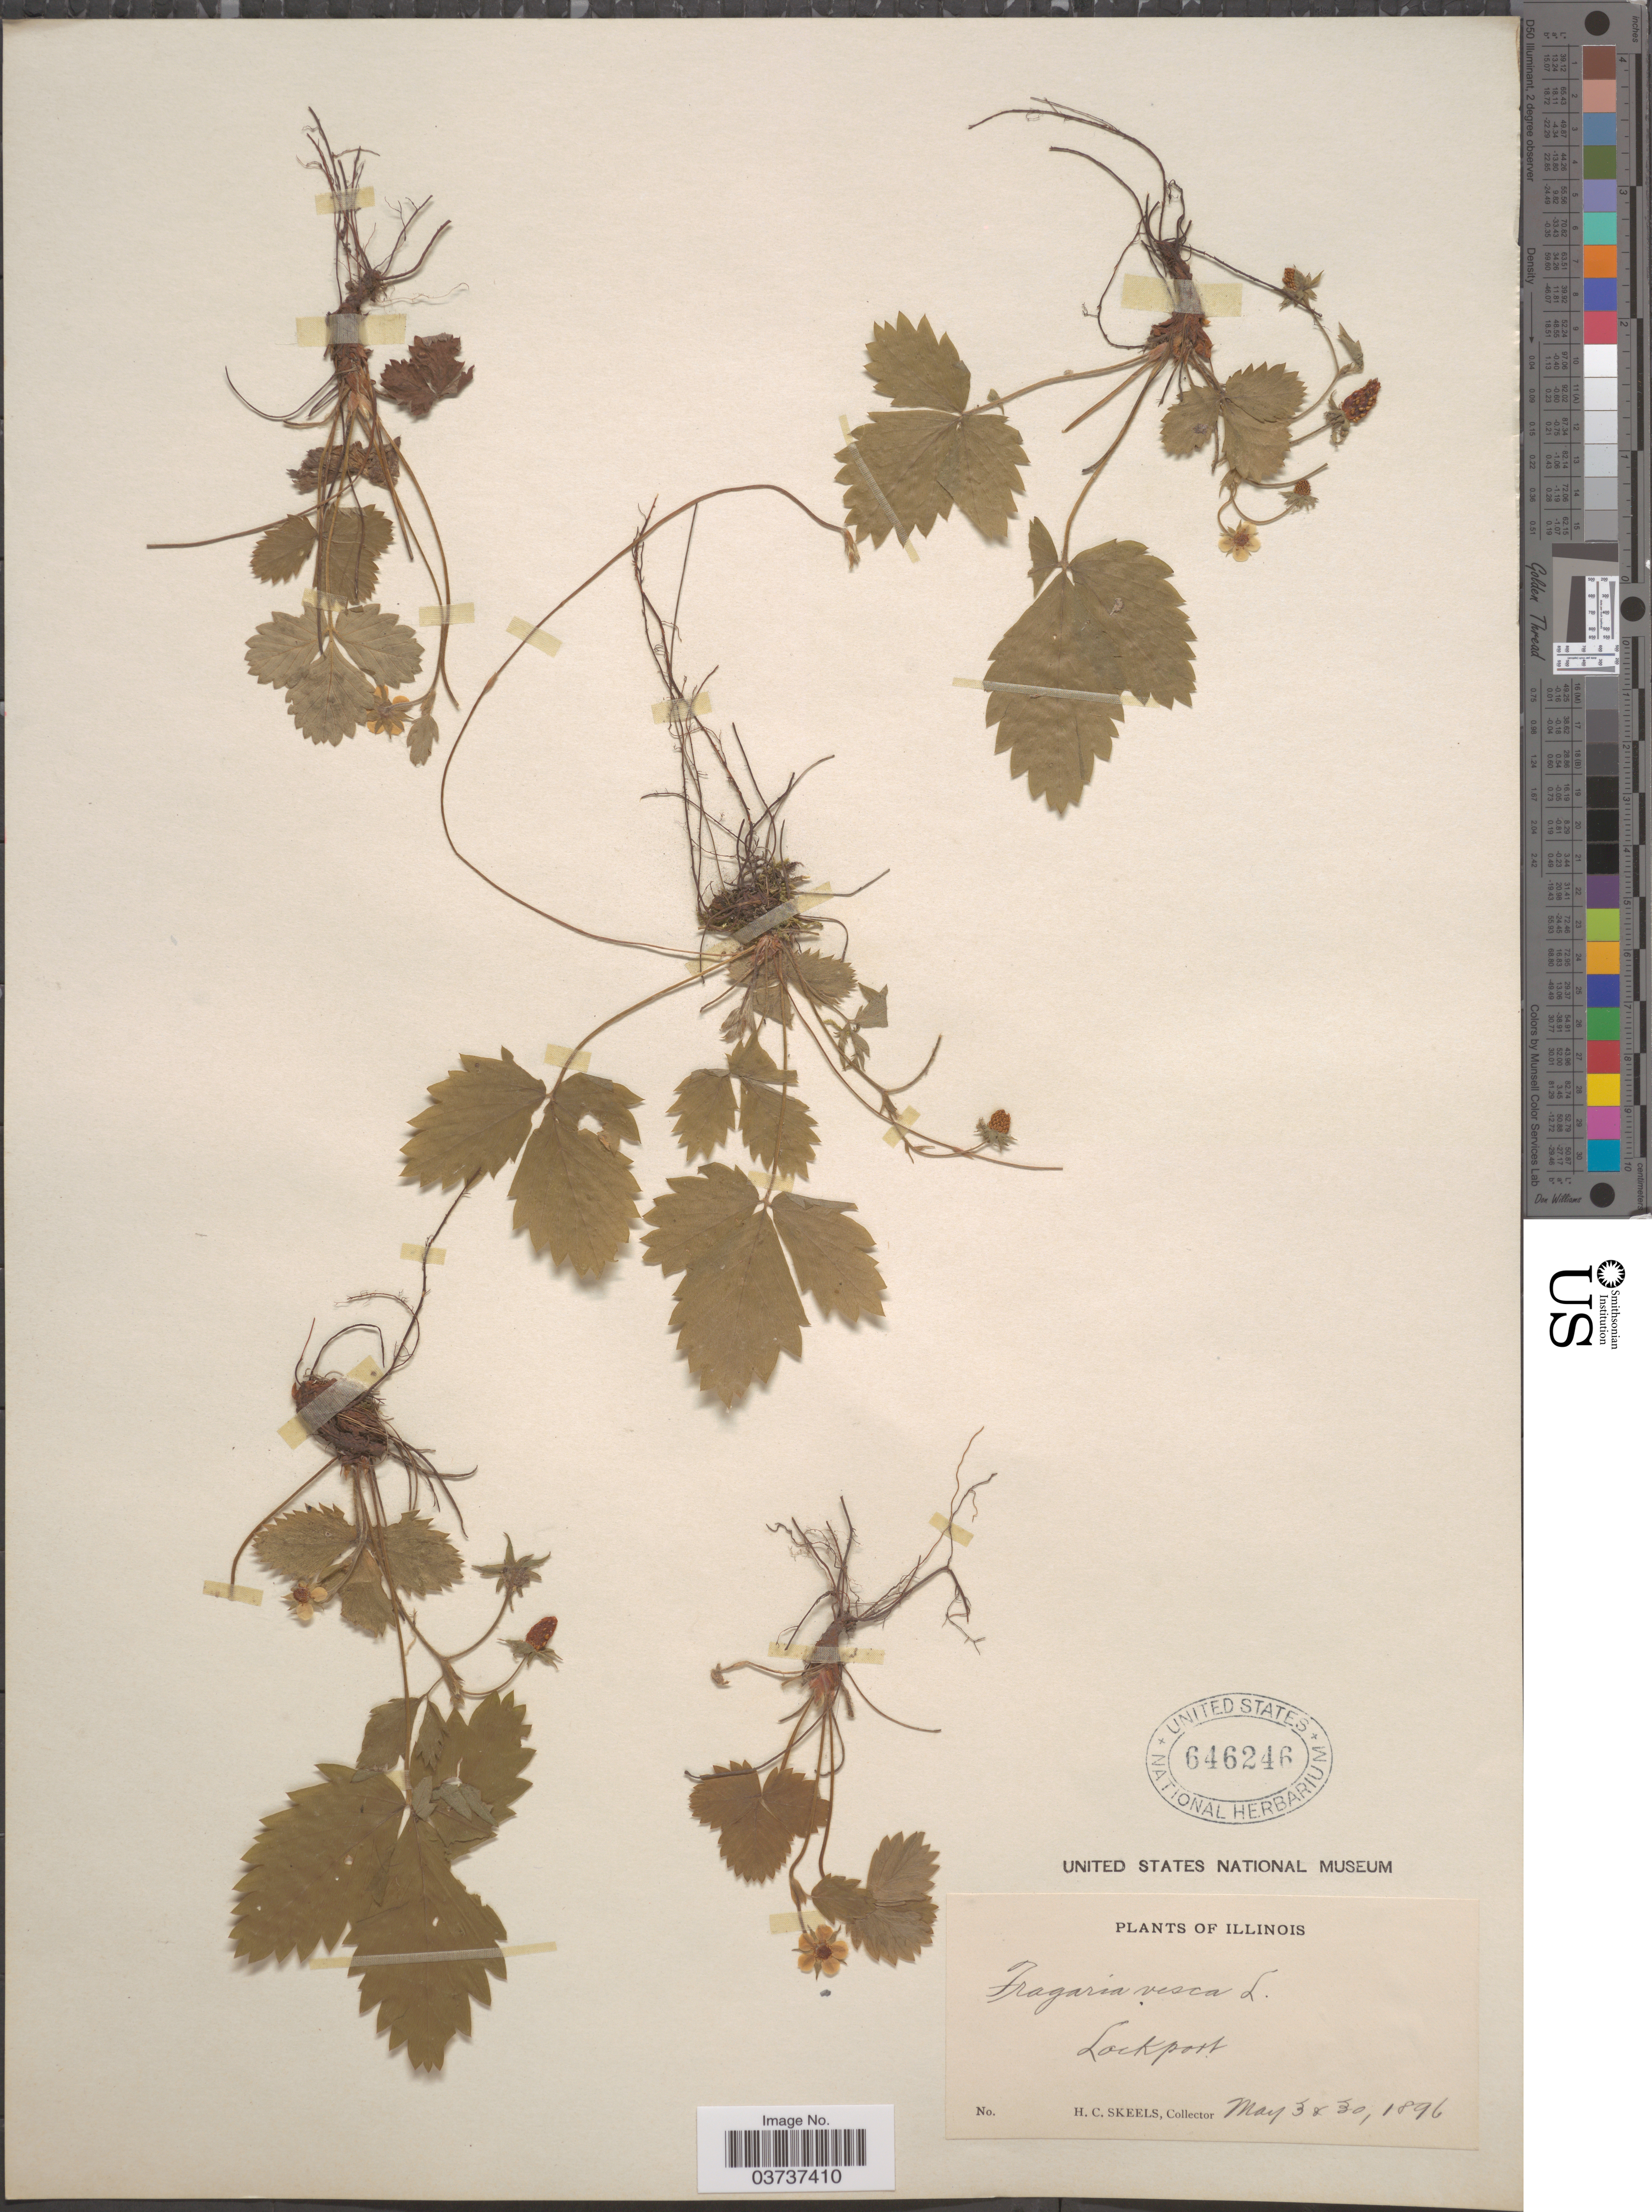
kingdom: Plantae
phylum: Tracheophyta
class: Magnoliopsida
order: Rosales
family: Rosaceae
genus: Fragaria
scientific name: Fragaria vesca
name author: L.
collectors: H. Skeels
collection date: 1896-05-03/1896-05-30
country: United States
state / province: Illinois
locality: Lockport.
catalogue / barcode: US 646246